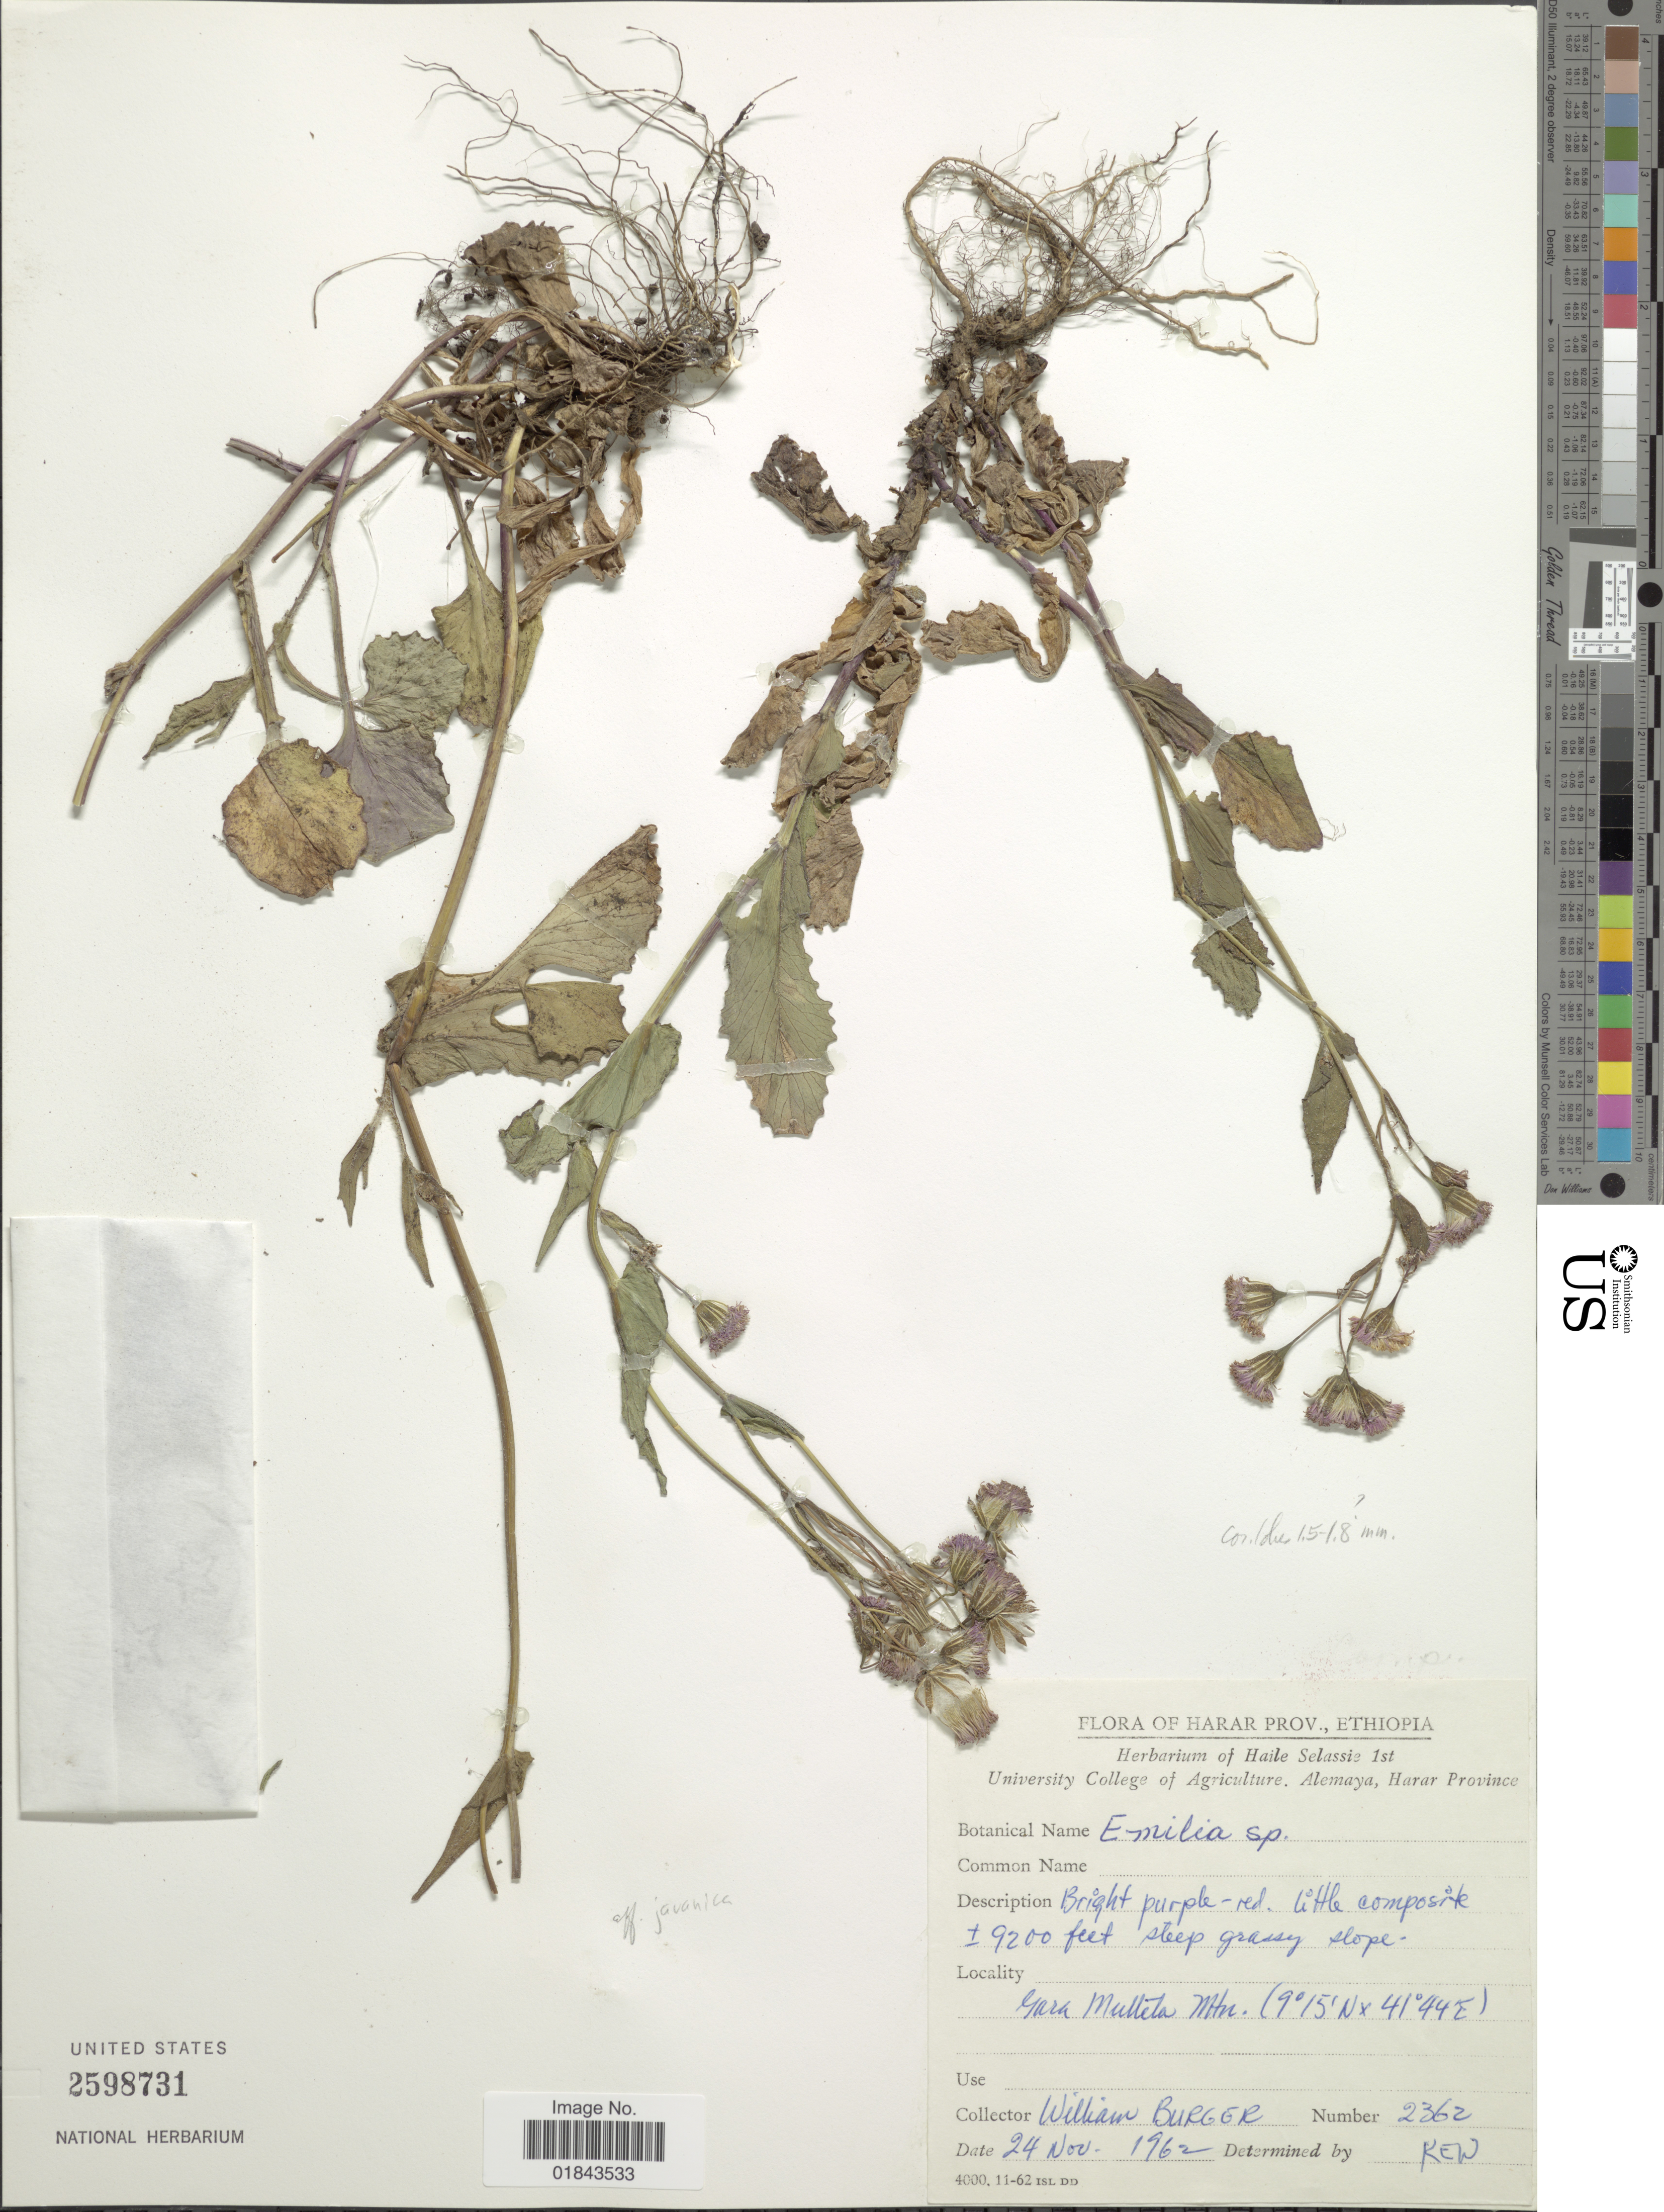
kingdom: Plantae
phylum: Tracheophyta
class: Magnoliopsida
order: Asterales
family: Asteraceae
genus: Emilia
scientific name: Emilia sp.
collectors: W. Burger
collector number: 2362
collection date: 1962-11-24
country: Ethiopia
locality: Harar Prov., Ethiopia, Gara Mulleta Mtn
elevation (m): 2804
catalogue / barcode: US 2598731